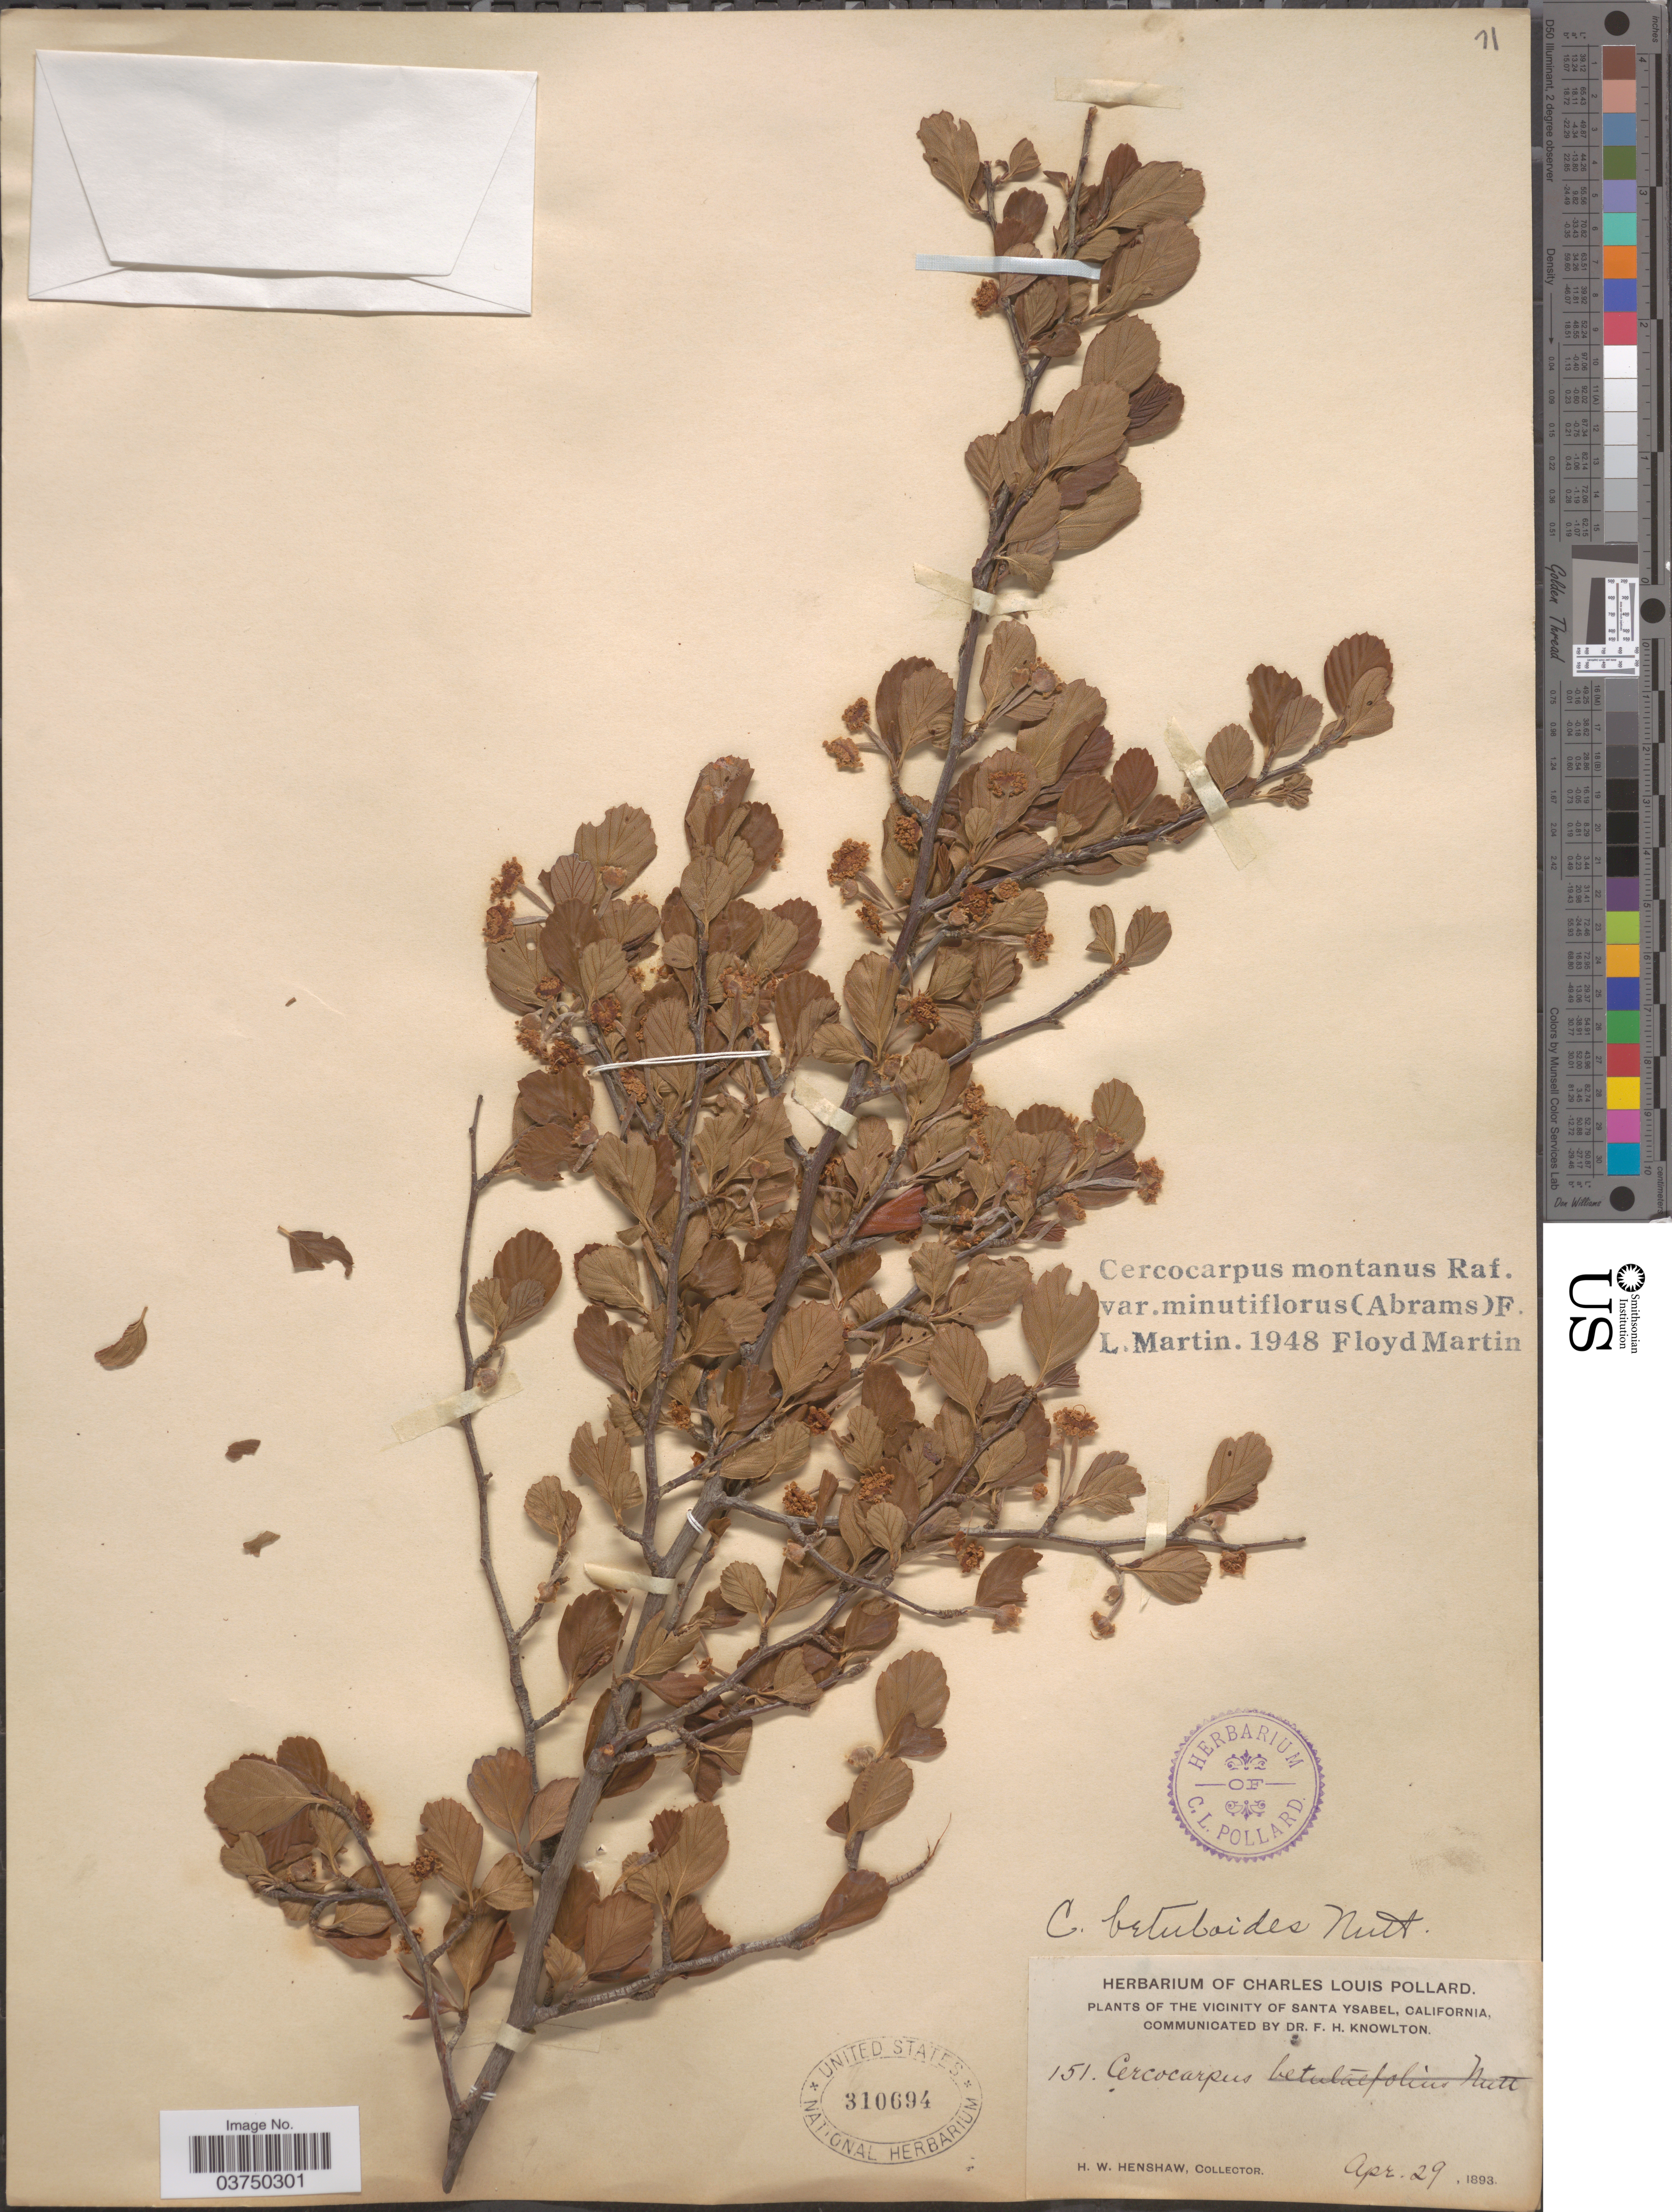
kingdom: Plantae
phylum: Tracheophyta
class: Magnoliopsida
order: Rosales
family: Rosaceae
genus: Cercocarpus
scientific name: Cercocarpus montanus var. minutiflorus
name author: (Abrams) F.L. Martin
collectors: H. Henshaw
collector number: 151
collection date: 1893-04-29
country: United States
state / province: California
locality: Vicinity of Santa Ysabel.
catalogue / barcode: US 310694